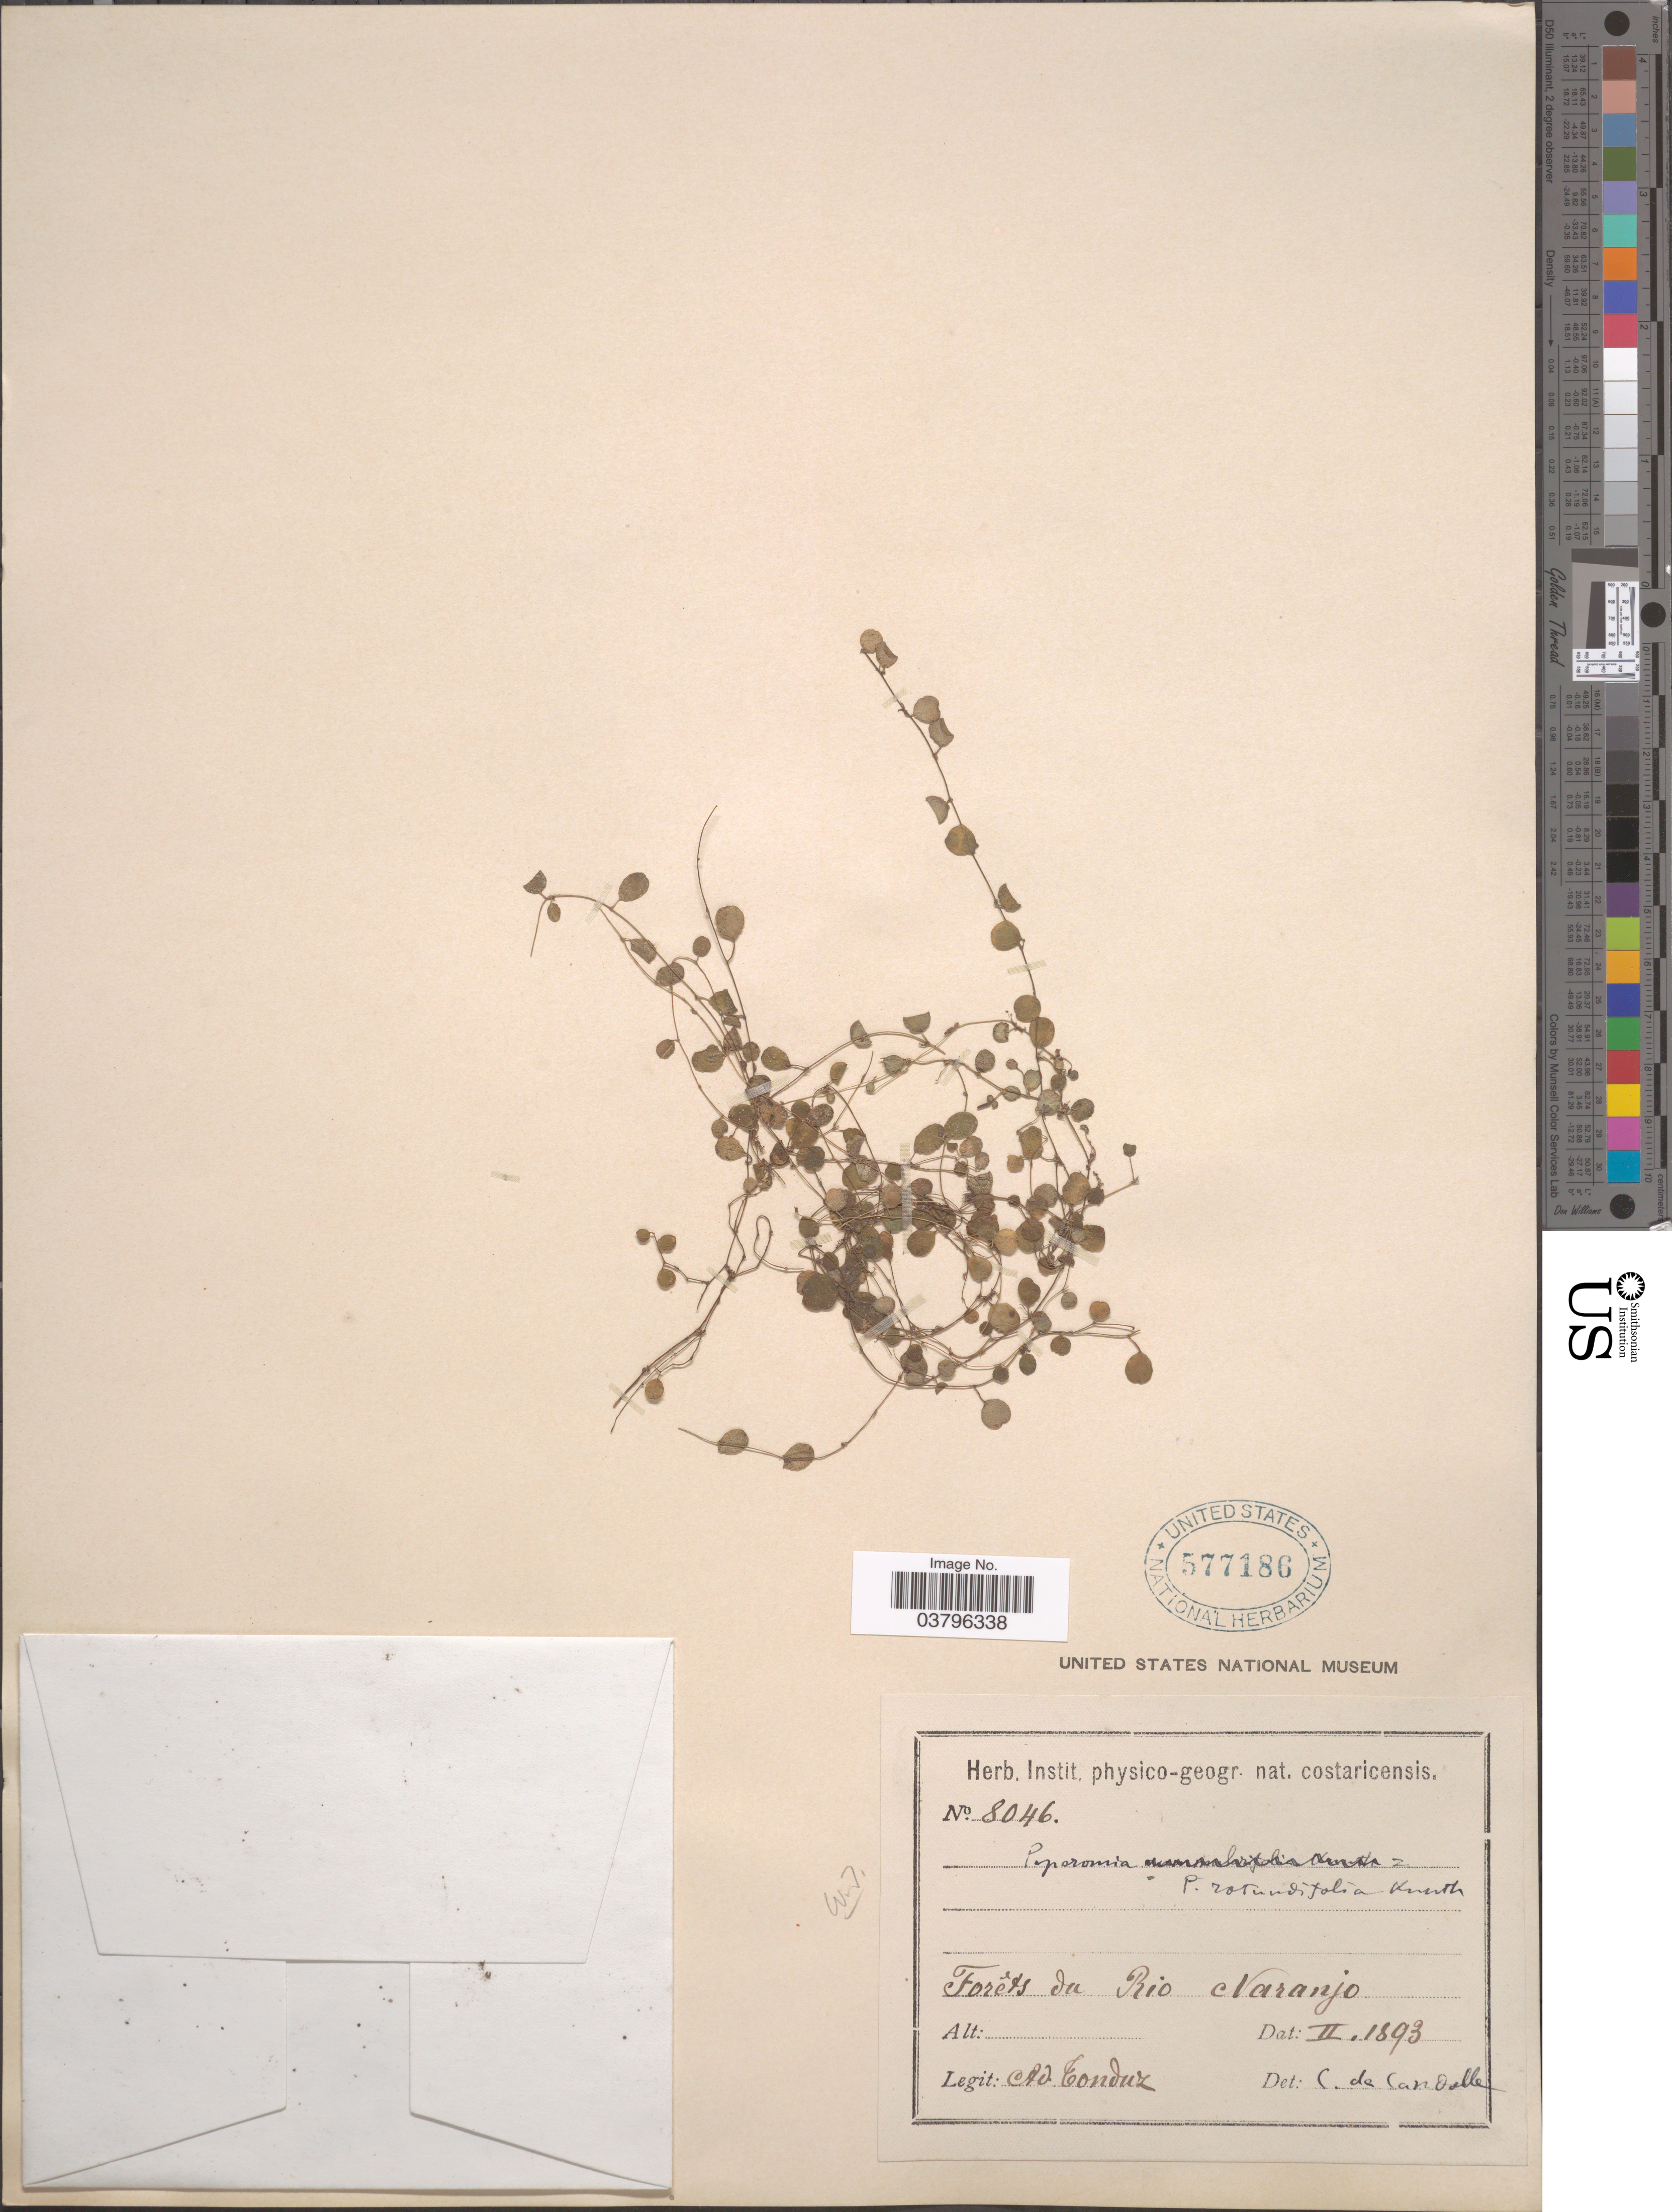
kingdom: Plantae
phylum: Tracheophyta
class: Magnoliopsida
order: Piperales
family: Piperaceae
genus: Peperomia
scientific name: Peperomia rotundifolia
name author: (L.) Kunth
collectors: A. Tonduz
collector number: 8046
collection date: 1893-02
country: Costa Rica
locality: Forêts du Rio Naranjo.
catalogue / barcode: US 577186